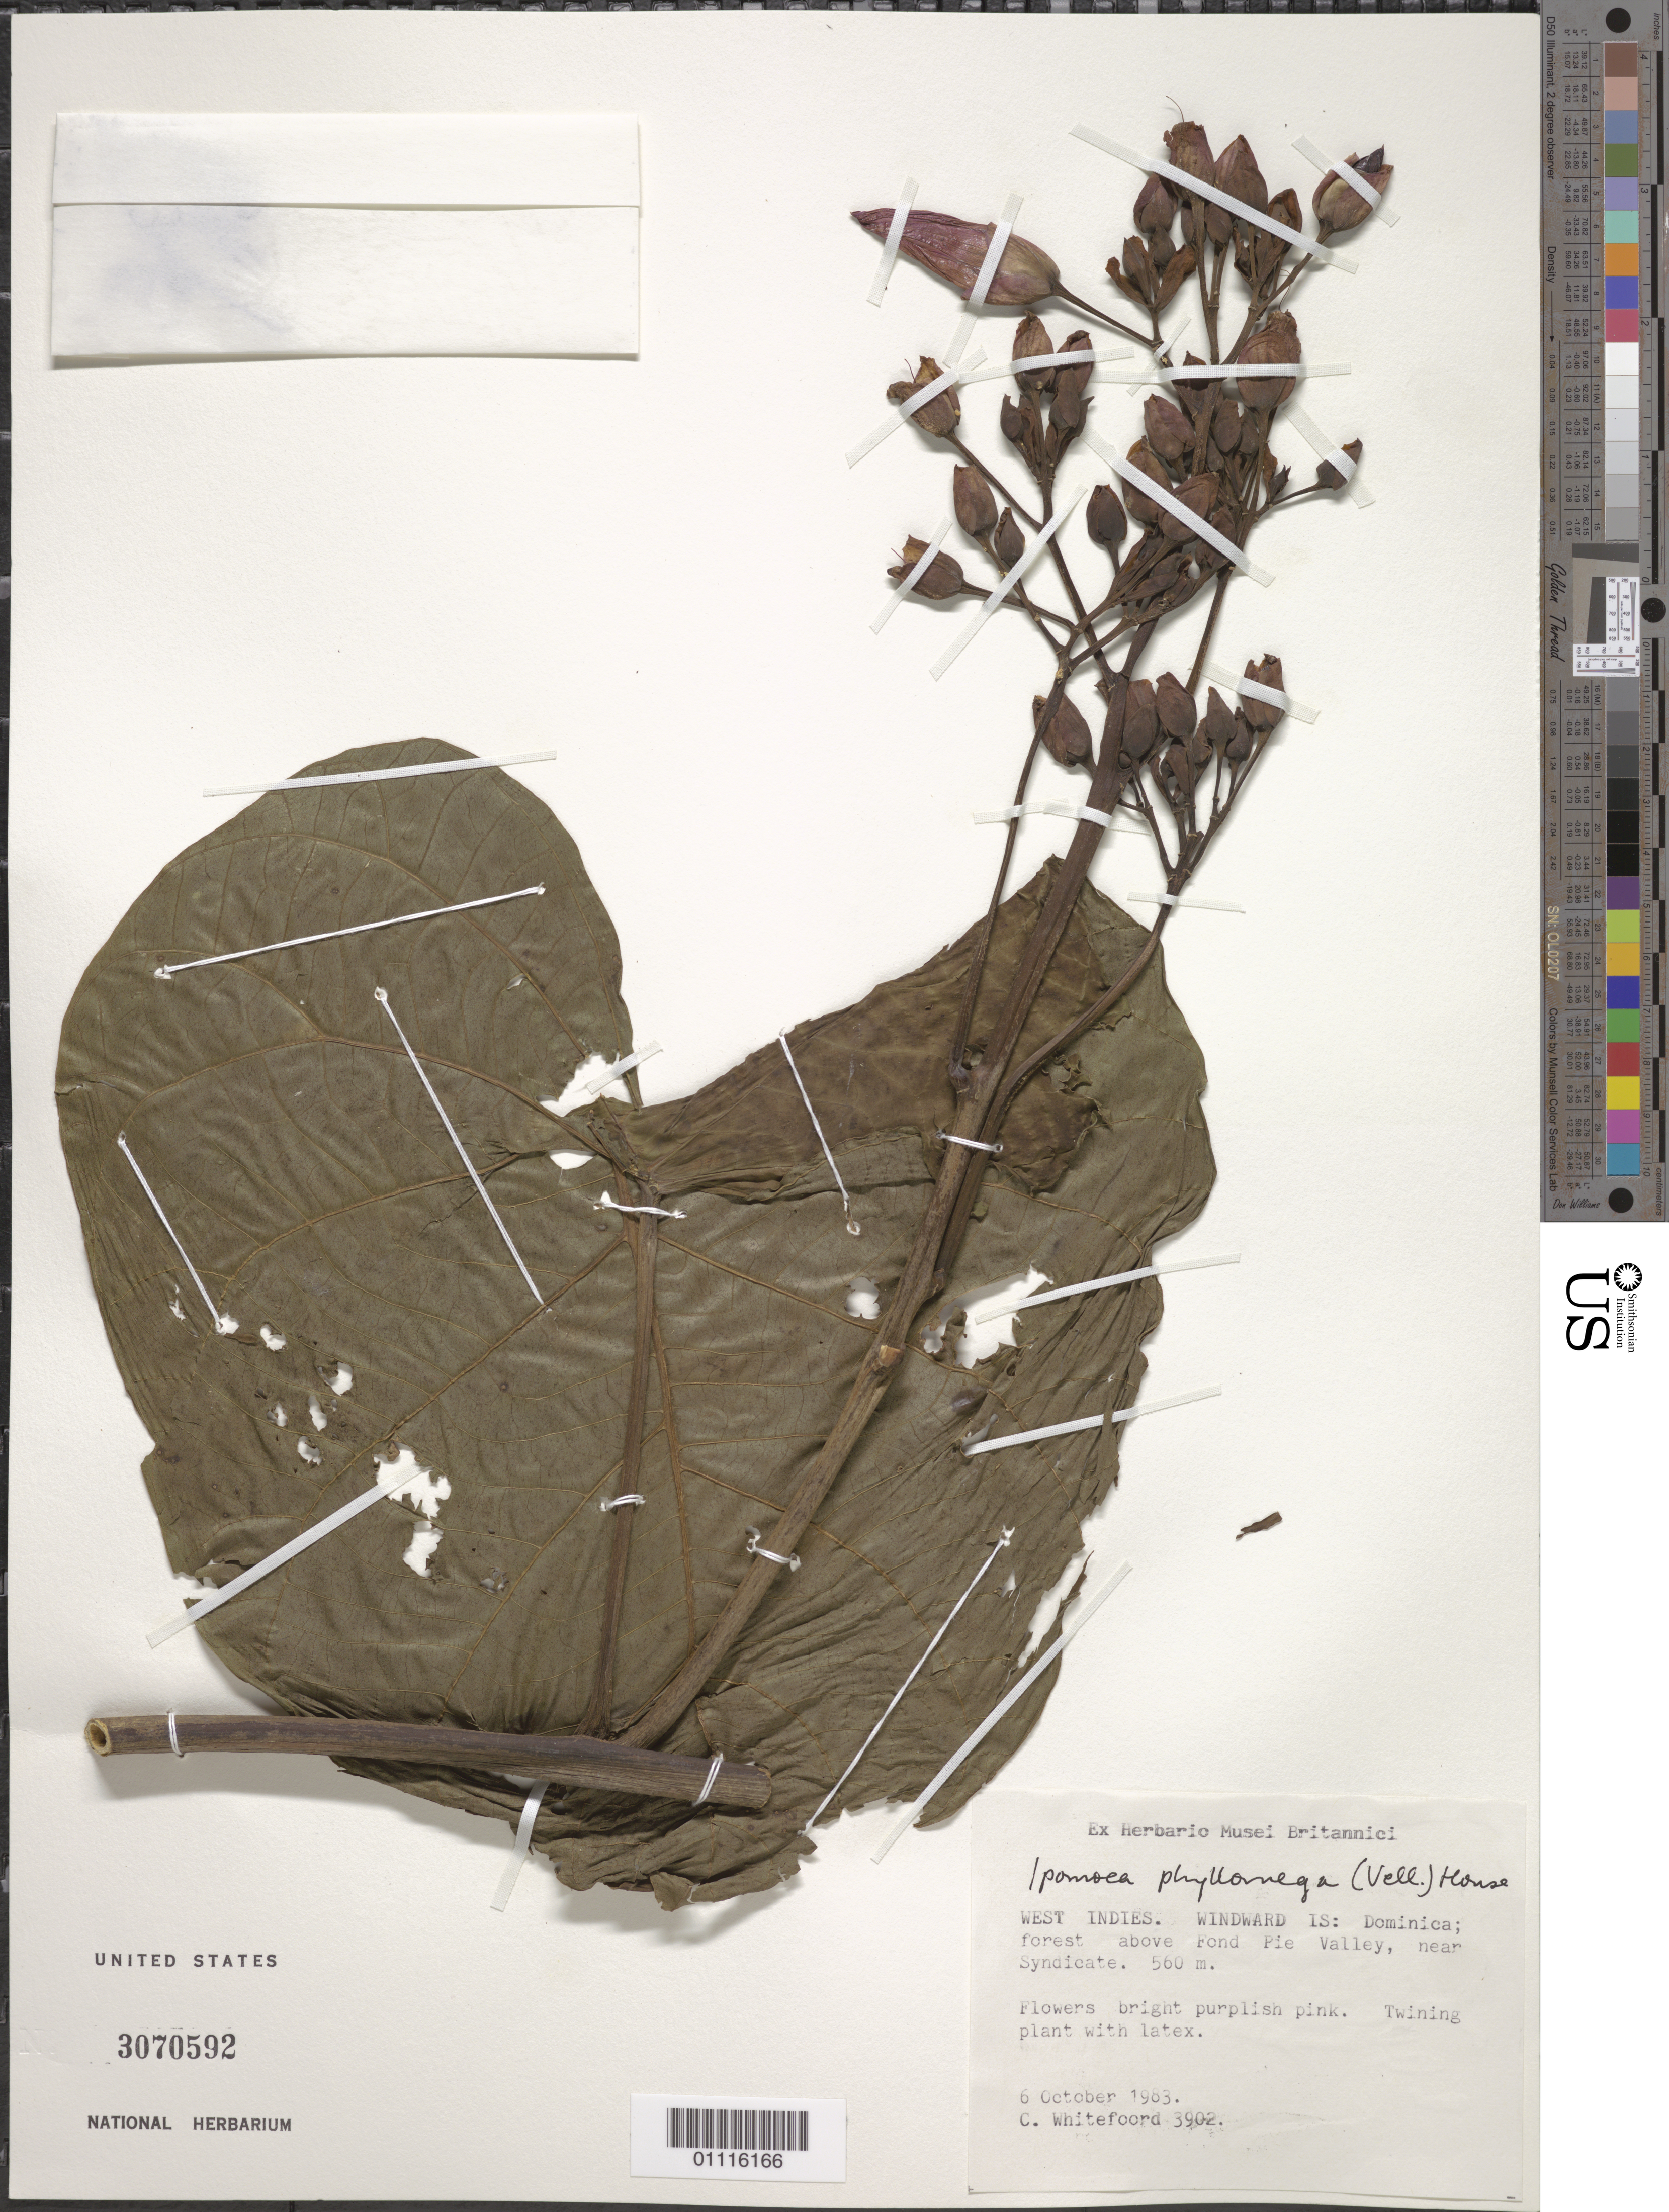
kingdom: Plantae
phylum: Tracheophyta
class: Magnoliopsida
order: Solanales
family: Convolvulaceae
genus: Ipomoea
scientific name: Ipomoea phyllomega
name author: (Vell.) House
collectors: C. Whitefoord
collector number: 3902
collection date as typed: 06 Oct 1983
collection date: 1983-10-06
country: Dominica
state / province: St. Peter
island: Dominica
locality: Forest above Fond Pie Valley, near Syndicate.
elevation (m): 560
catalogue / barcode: US 3070592